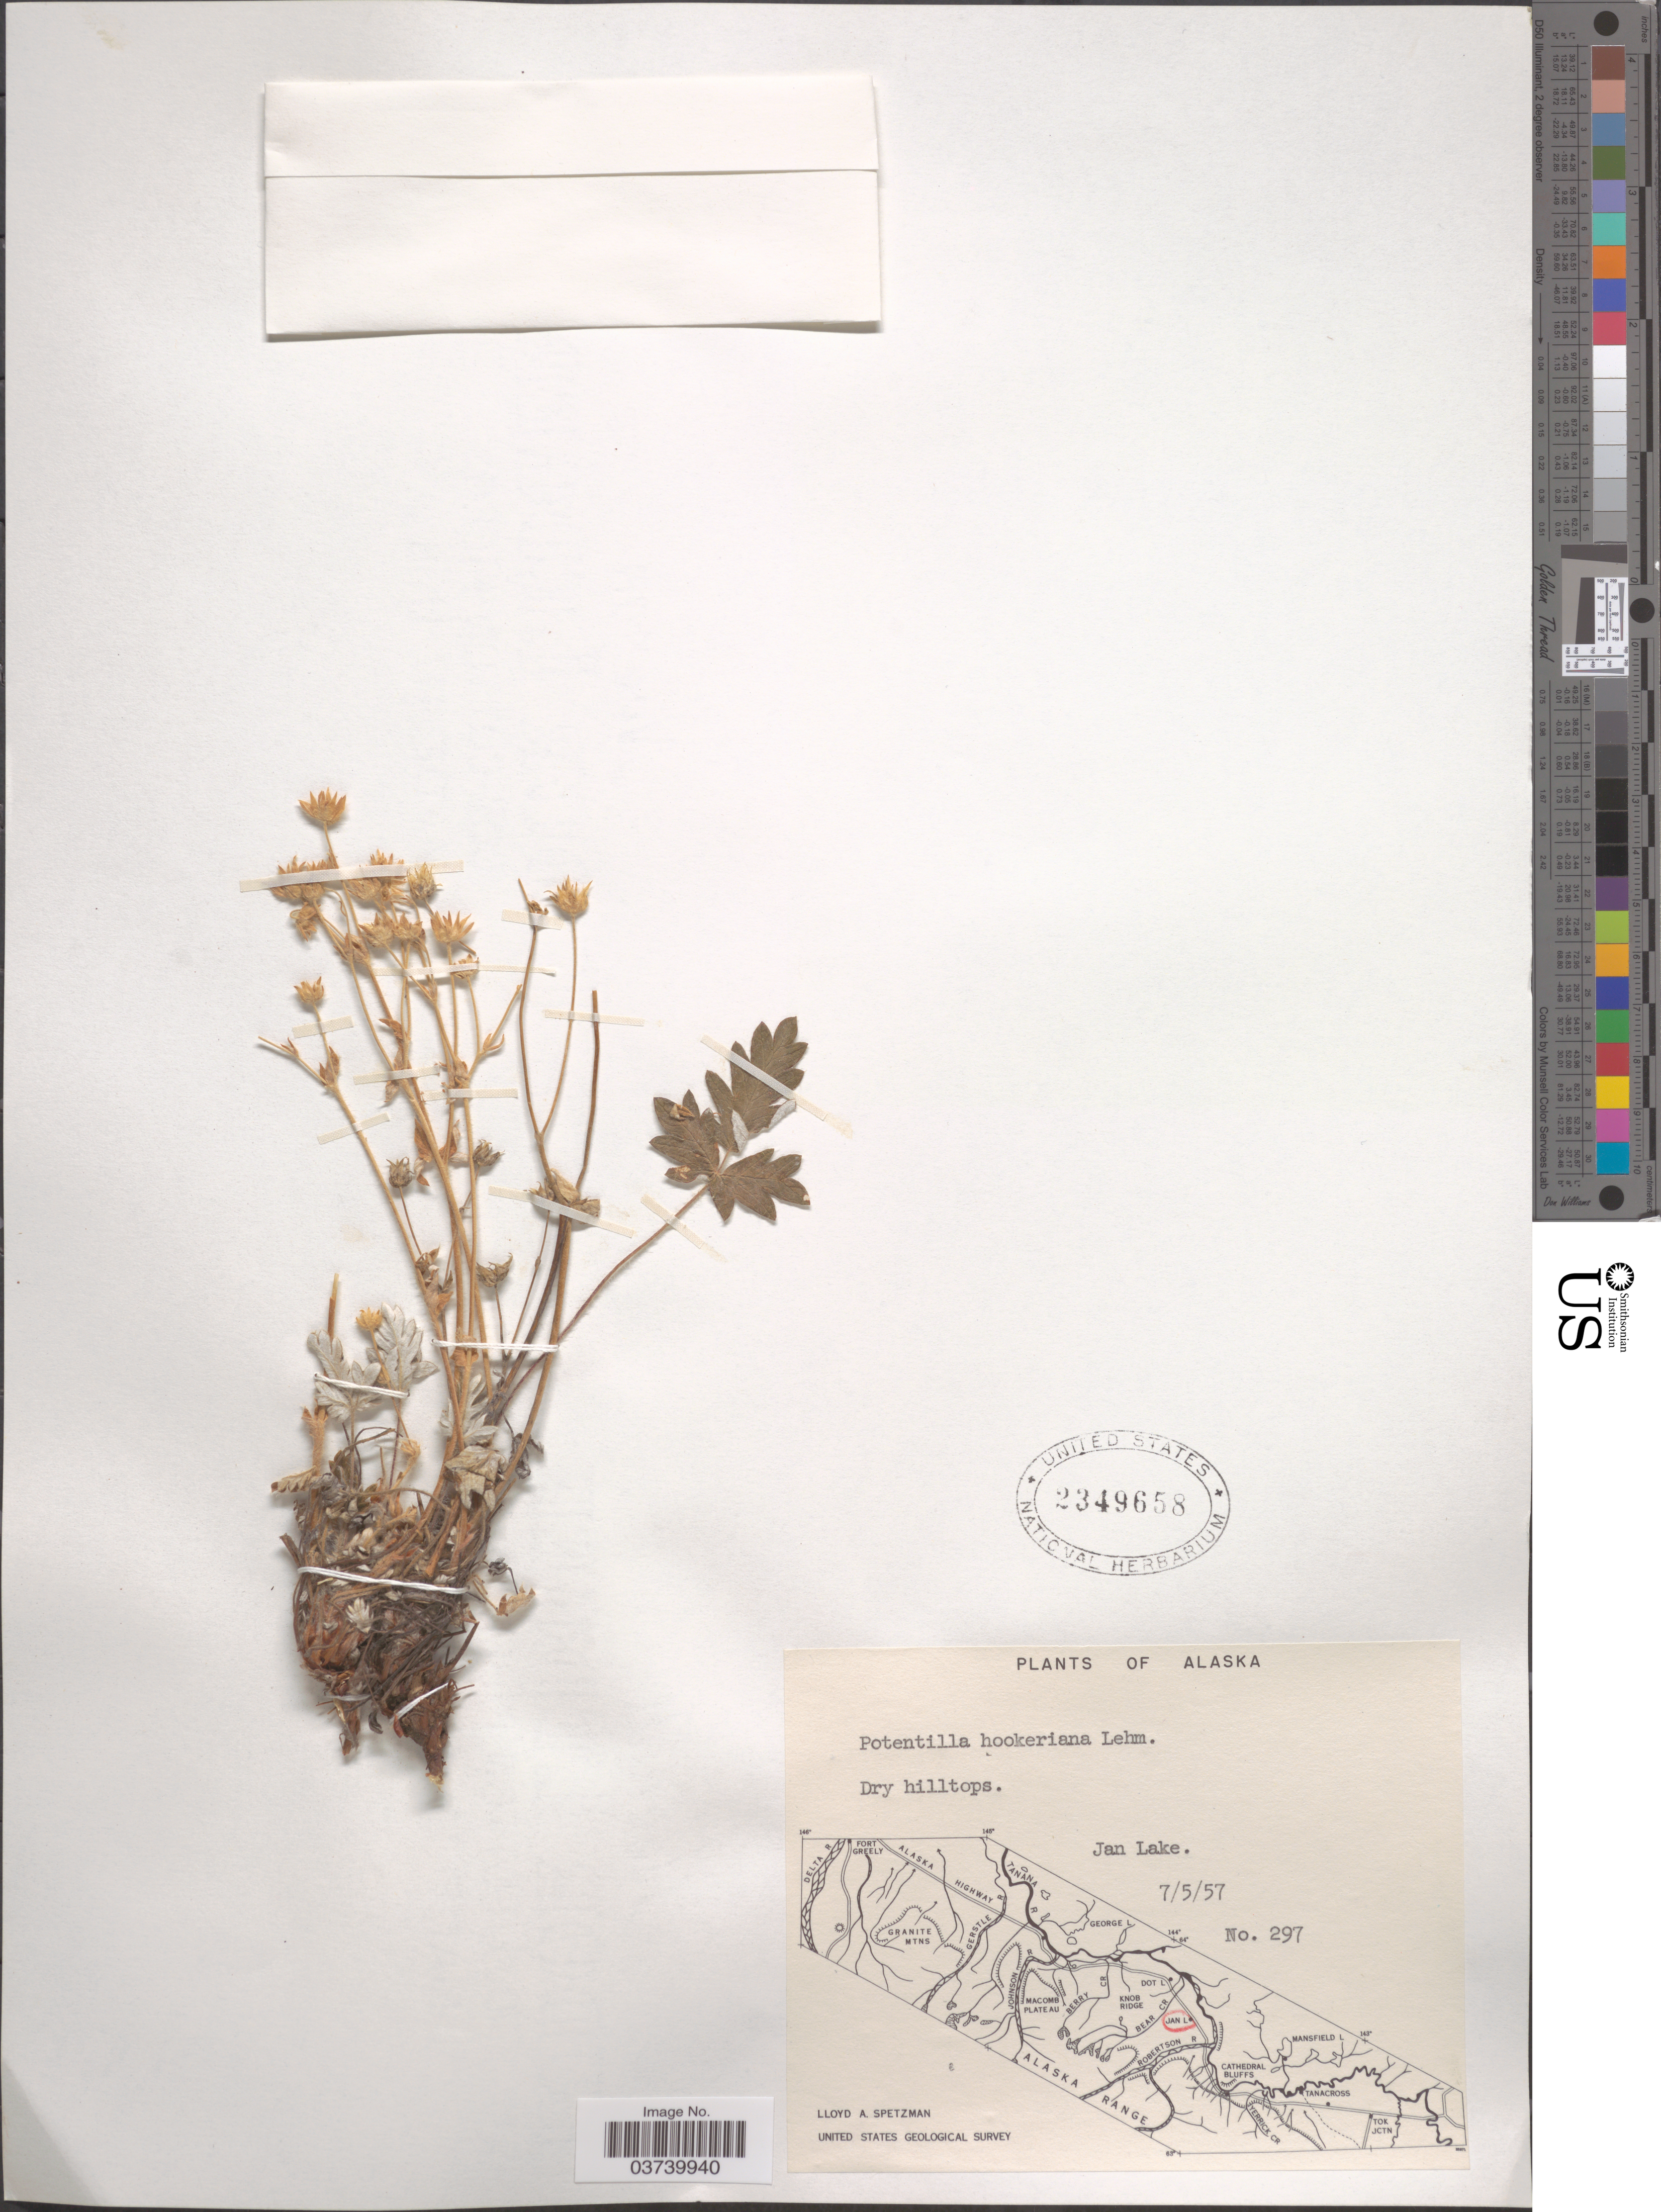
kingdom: Plantae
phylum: Tracheophyta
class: Magnoliopsida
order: Rosales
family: Rosaceae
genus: Potentilla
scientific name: Potentilla hookeriana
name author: F. Lehm.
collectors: L. Spetzman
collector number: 297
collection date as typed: Transcribed d/m/y: 5/7/57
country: United States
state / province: Alaska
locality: Jan Lake.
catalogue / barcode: US 2349658